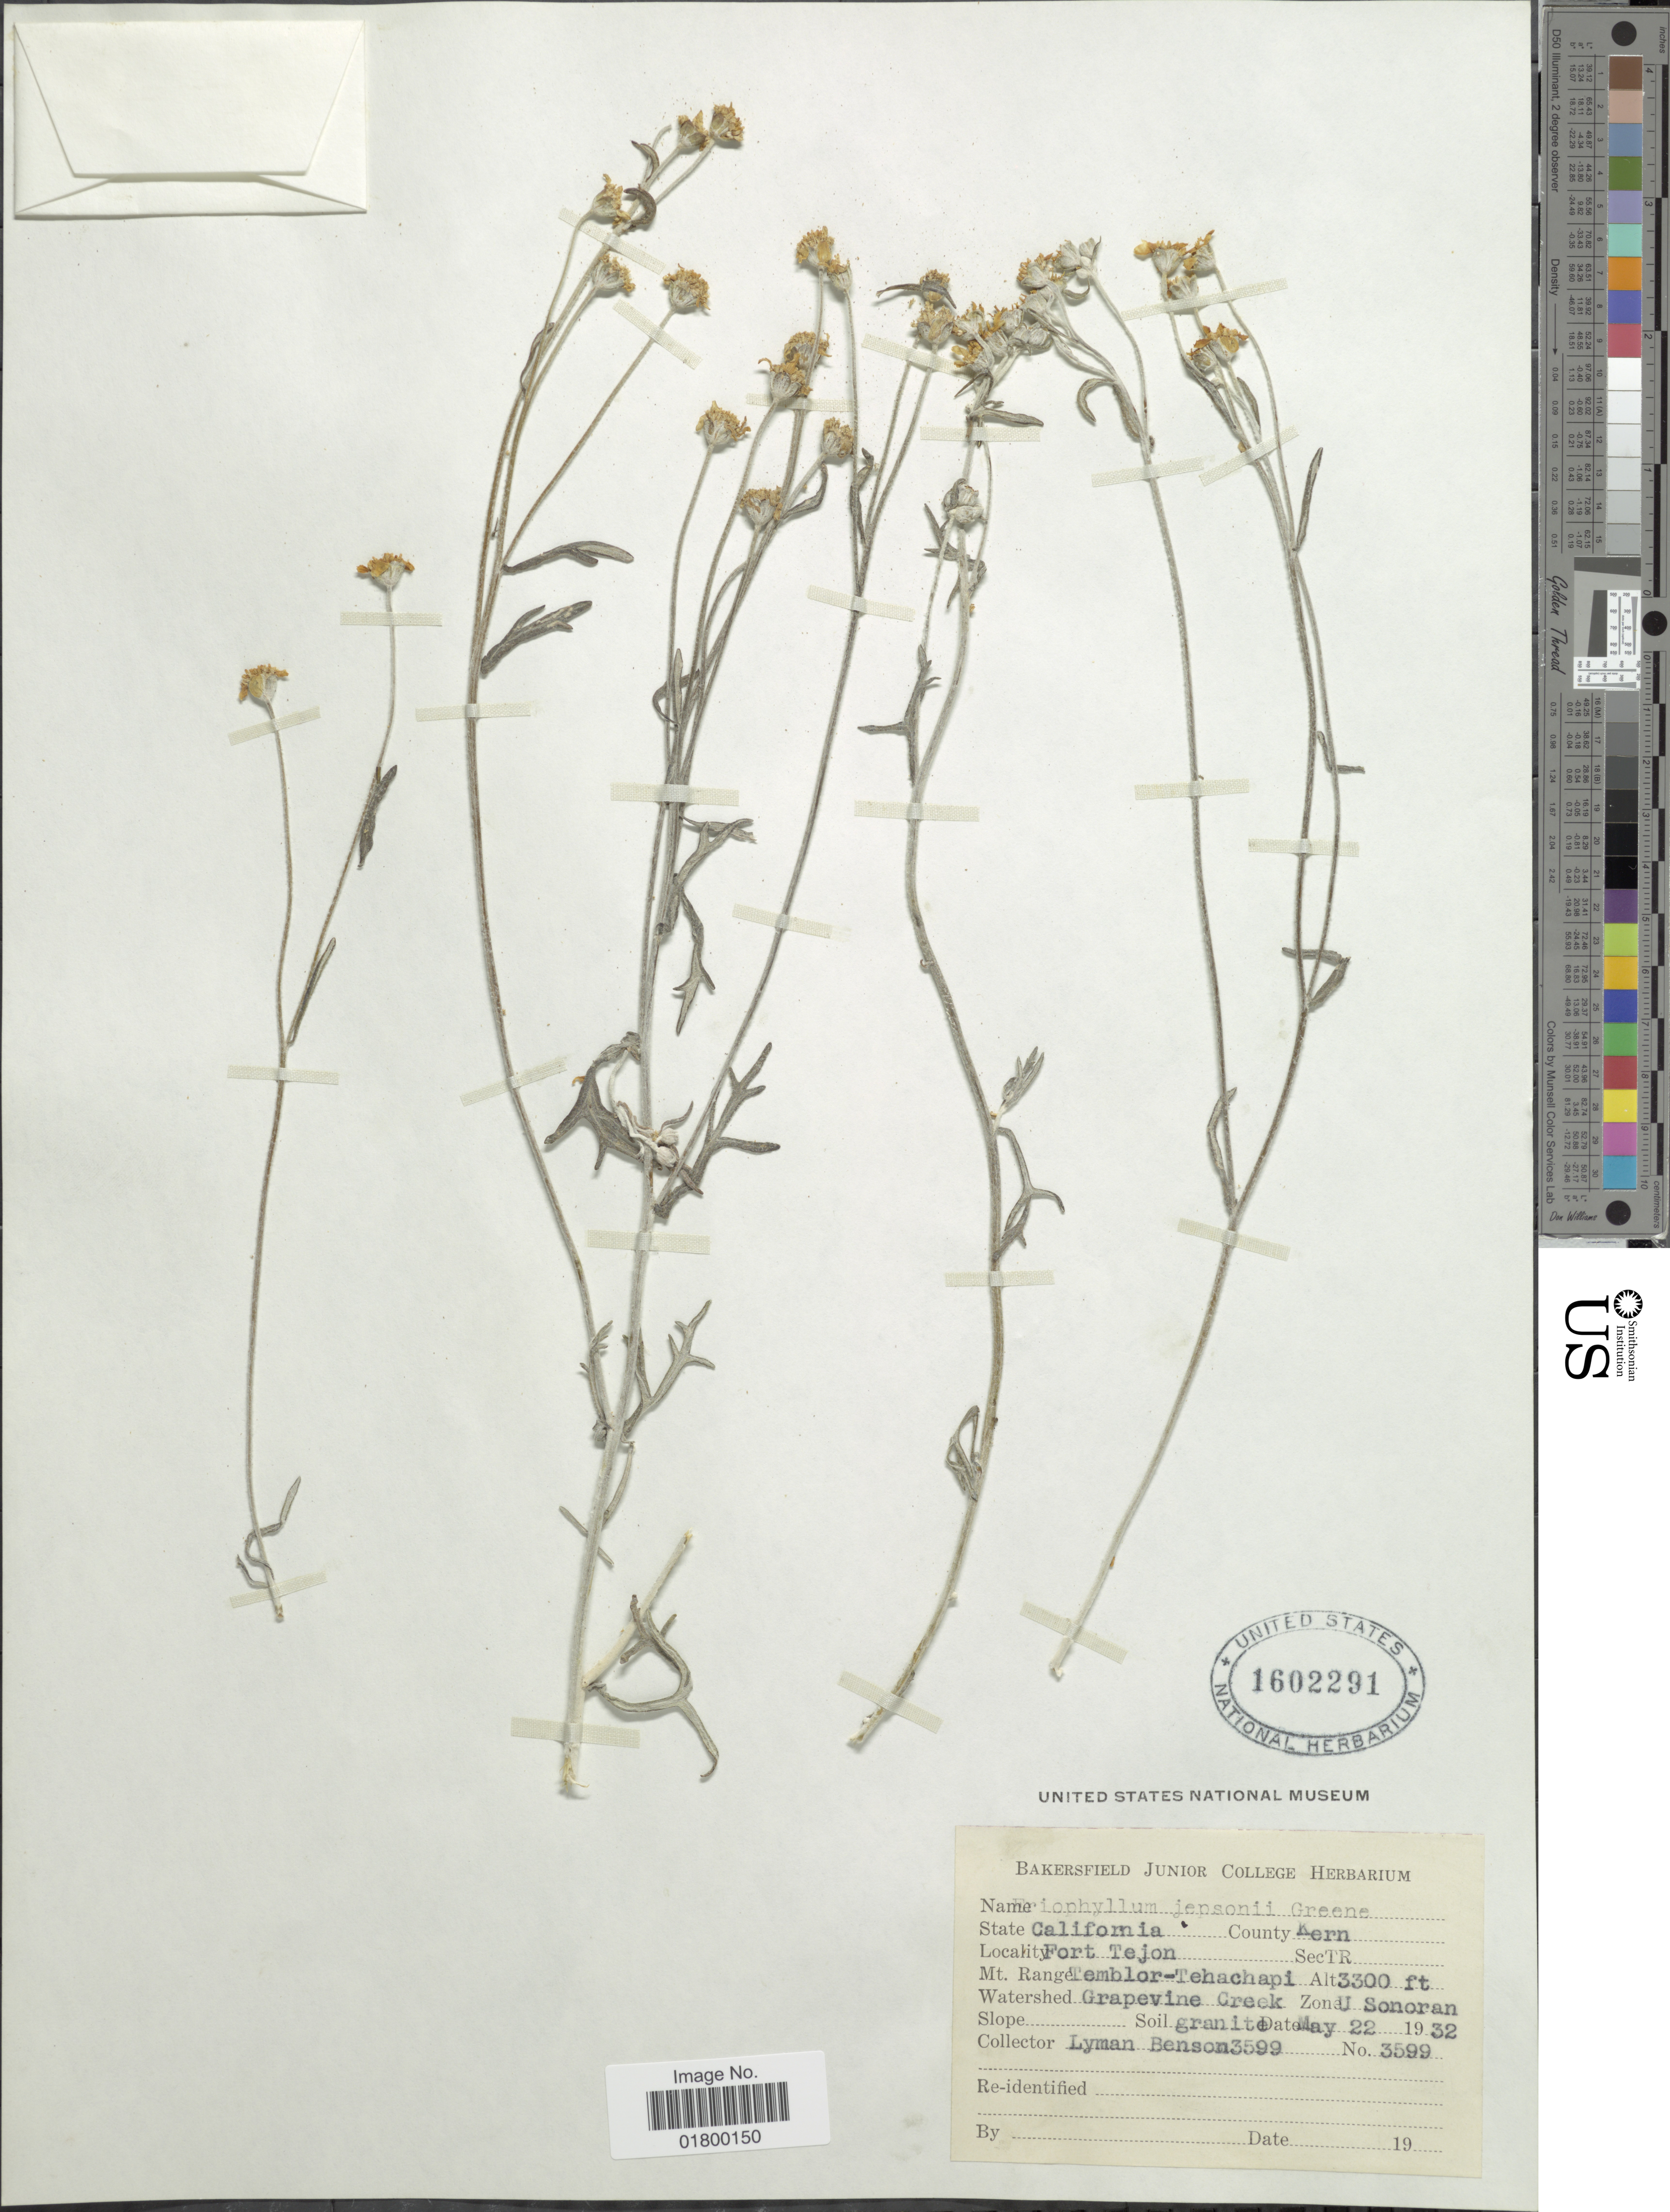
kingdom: Plantae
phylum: Tracheophyta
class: Magnoliopsida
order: Asterales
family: Asteraceae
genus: Eriophyllum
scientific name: Eriophyllum jepsoni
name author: Greene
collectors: L. D. Benson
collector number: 3599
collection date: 1932-05-22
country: United States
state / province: California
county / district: Kern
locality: State California, County Kern, Fort Tejon, Mt. Range Temblor-Tehachapi, Watershed Grapevine Creek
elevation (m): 1006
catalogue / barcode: US 1602291